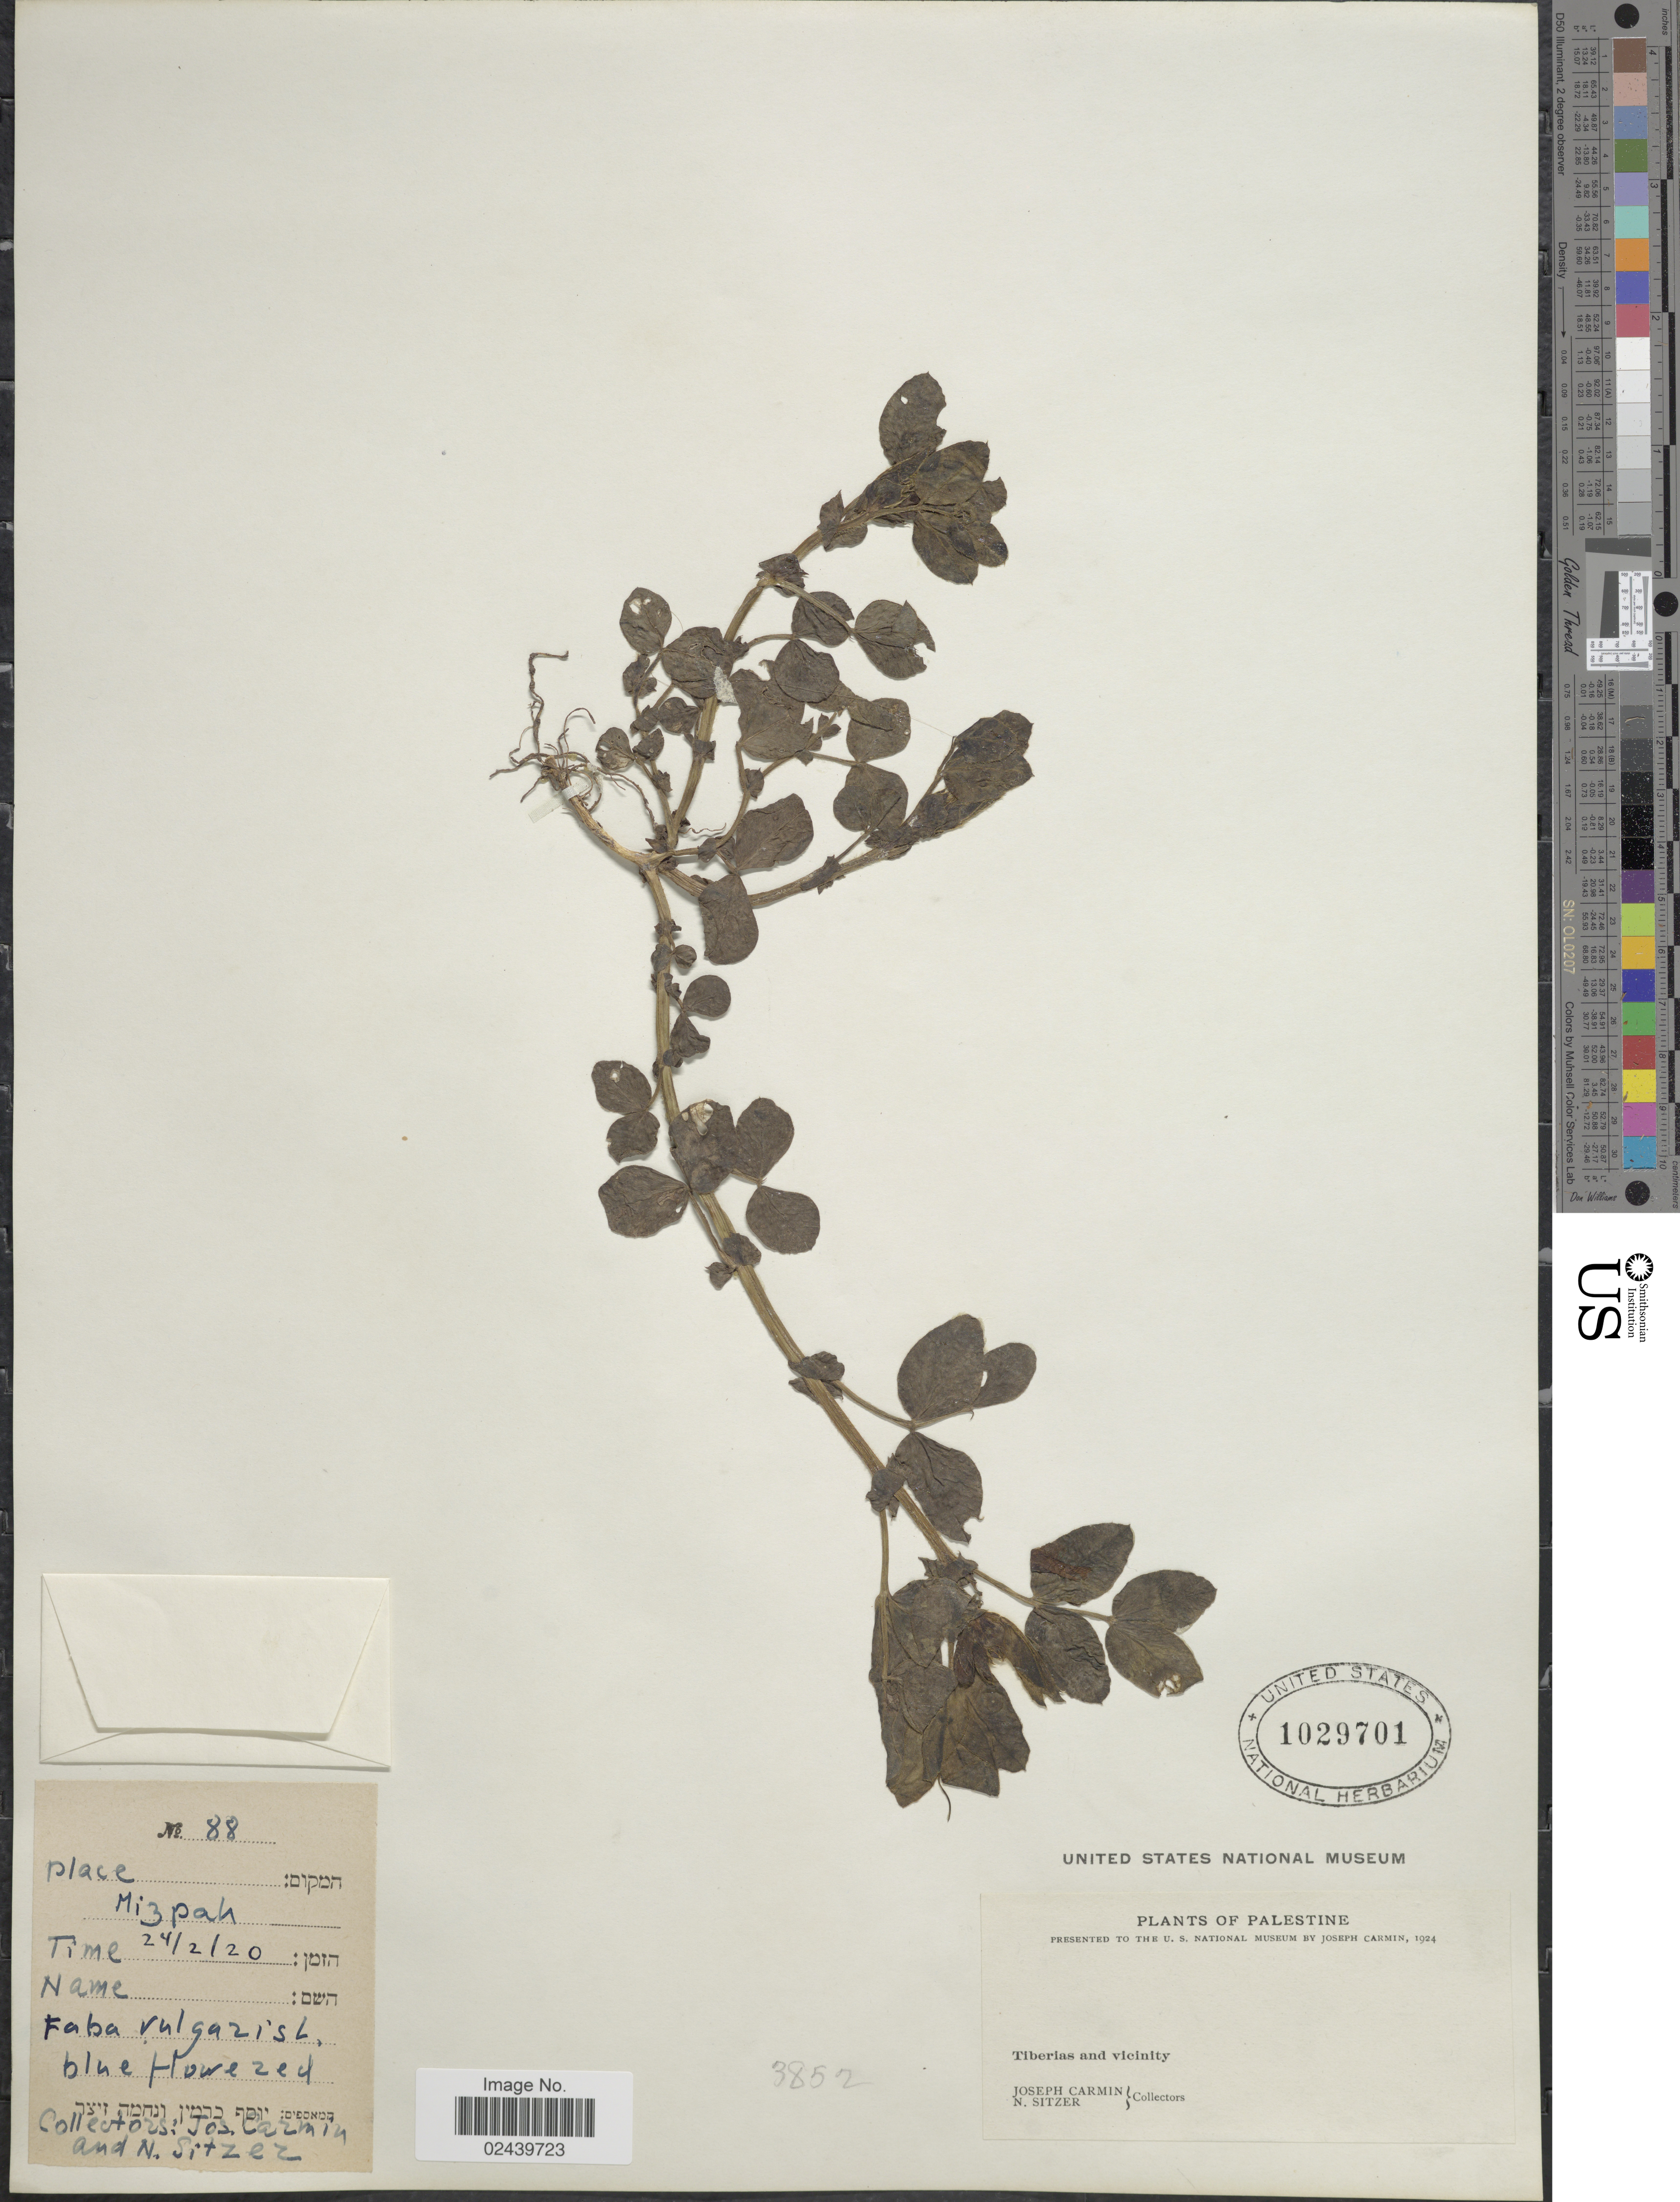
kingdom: Plantae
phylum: Tracheophyta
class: Magnoliopsida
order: Fabales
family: Fabaceae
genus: Vicia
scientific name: Vicia narbonensis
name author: L.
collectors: J. Carmin & N. Sitzer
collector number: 88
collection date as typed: Transcribed d/m/y: 24/2/20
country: Israel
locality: Palestine. Tiberias and vicinity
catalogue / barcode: US 1029701